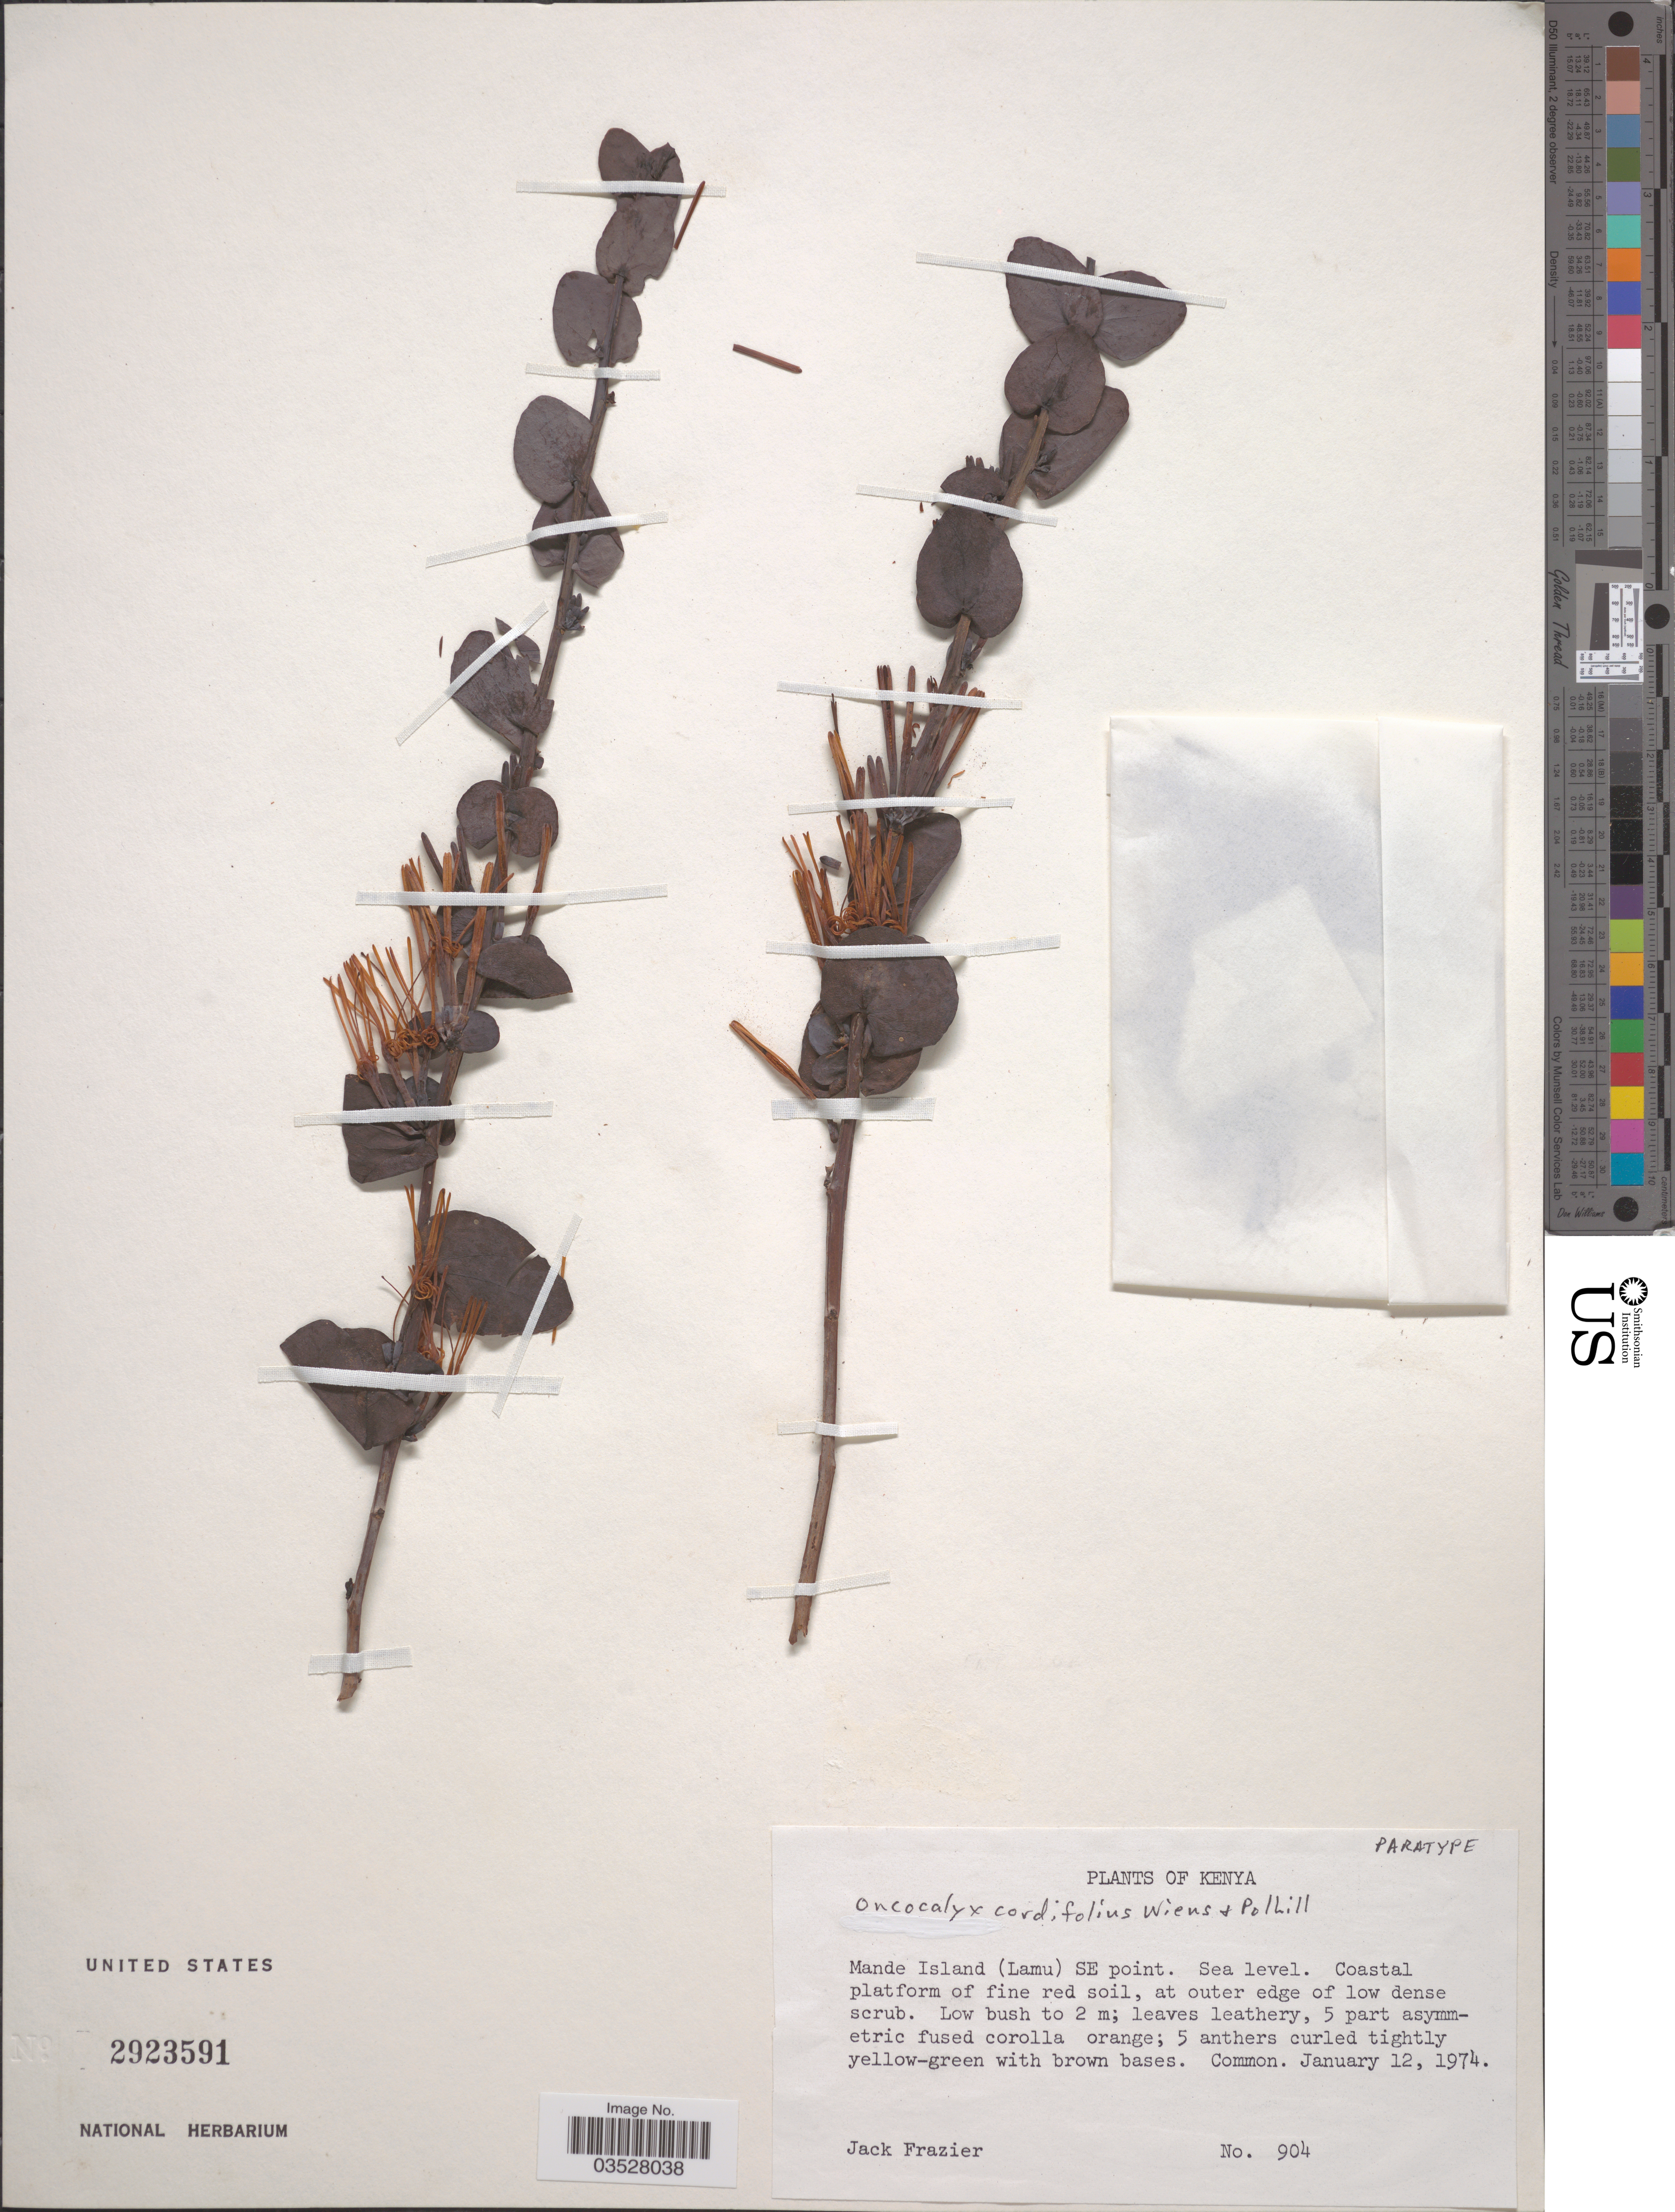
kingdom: Plantae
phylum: Tracheophyta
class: Magnoliopsida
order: Santalales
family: Loranthaceae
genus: Oncocalyx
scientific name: Oncocalyx cordifolius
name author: Wiens & Polhill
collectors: J. Frazier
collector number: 904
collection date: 1974-01-12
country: Kenya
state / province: Lamu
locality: Mande Island SE point.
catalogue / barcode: US 2923591